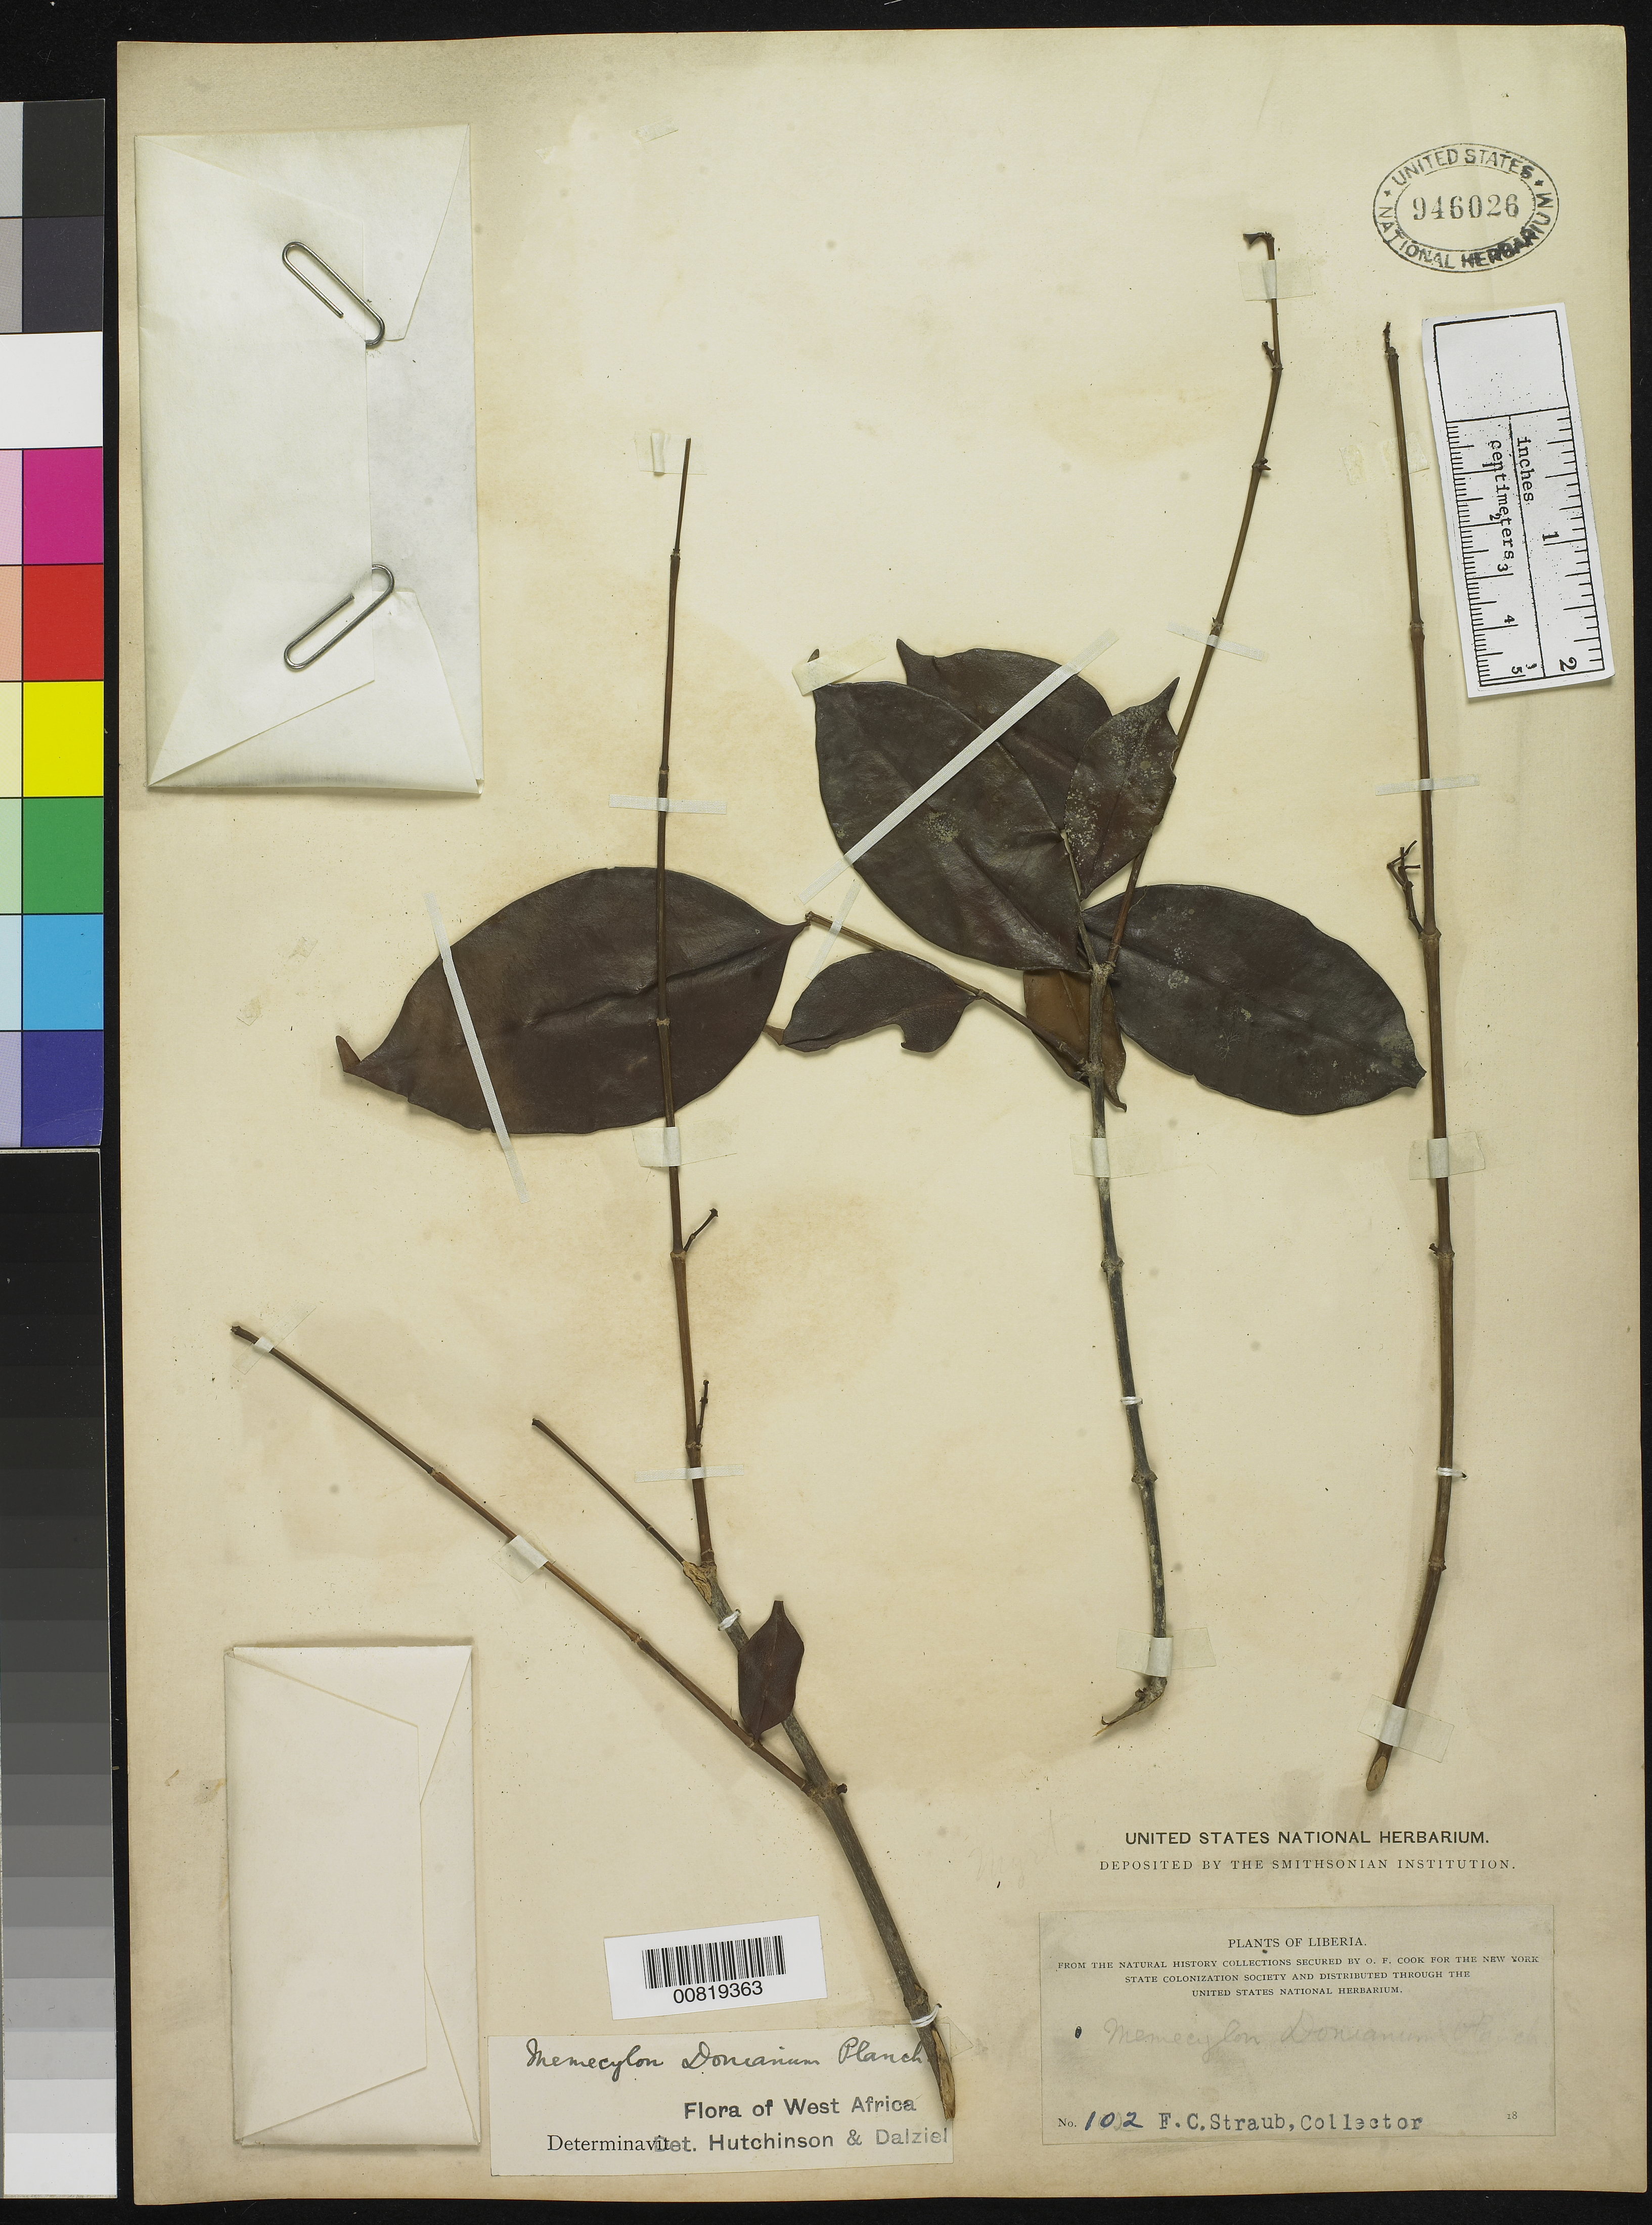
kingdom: Plantae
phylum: Tracheophyta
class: Magnoliopsida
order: Myrtales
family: Melastomataceae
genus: Memecylon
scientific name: Memecylon donianum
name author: Planch.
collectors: F. Straub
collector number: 102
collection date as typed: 18--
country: Liberia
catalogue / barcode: US 946026